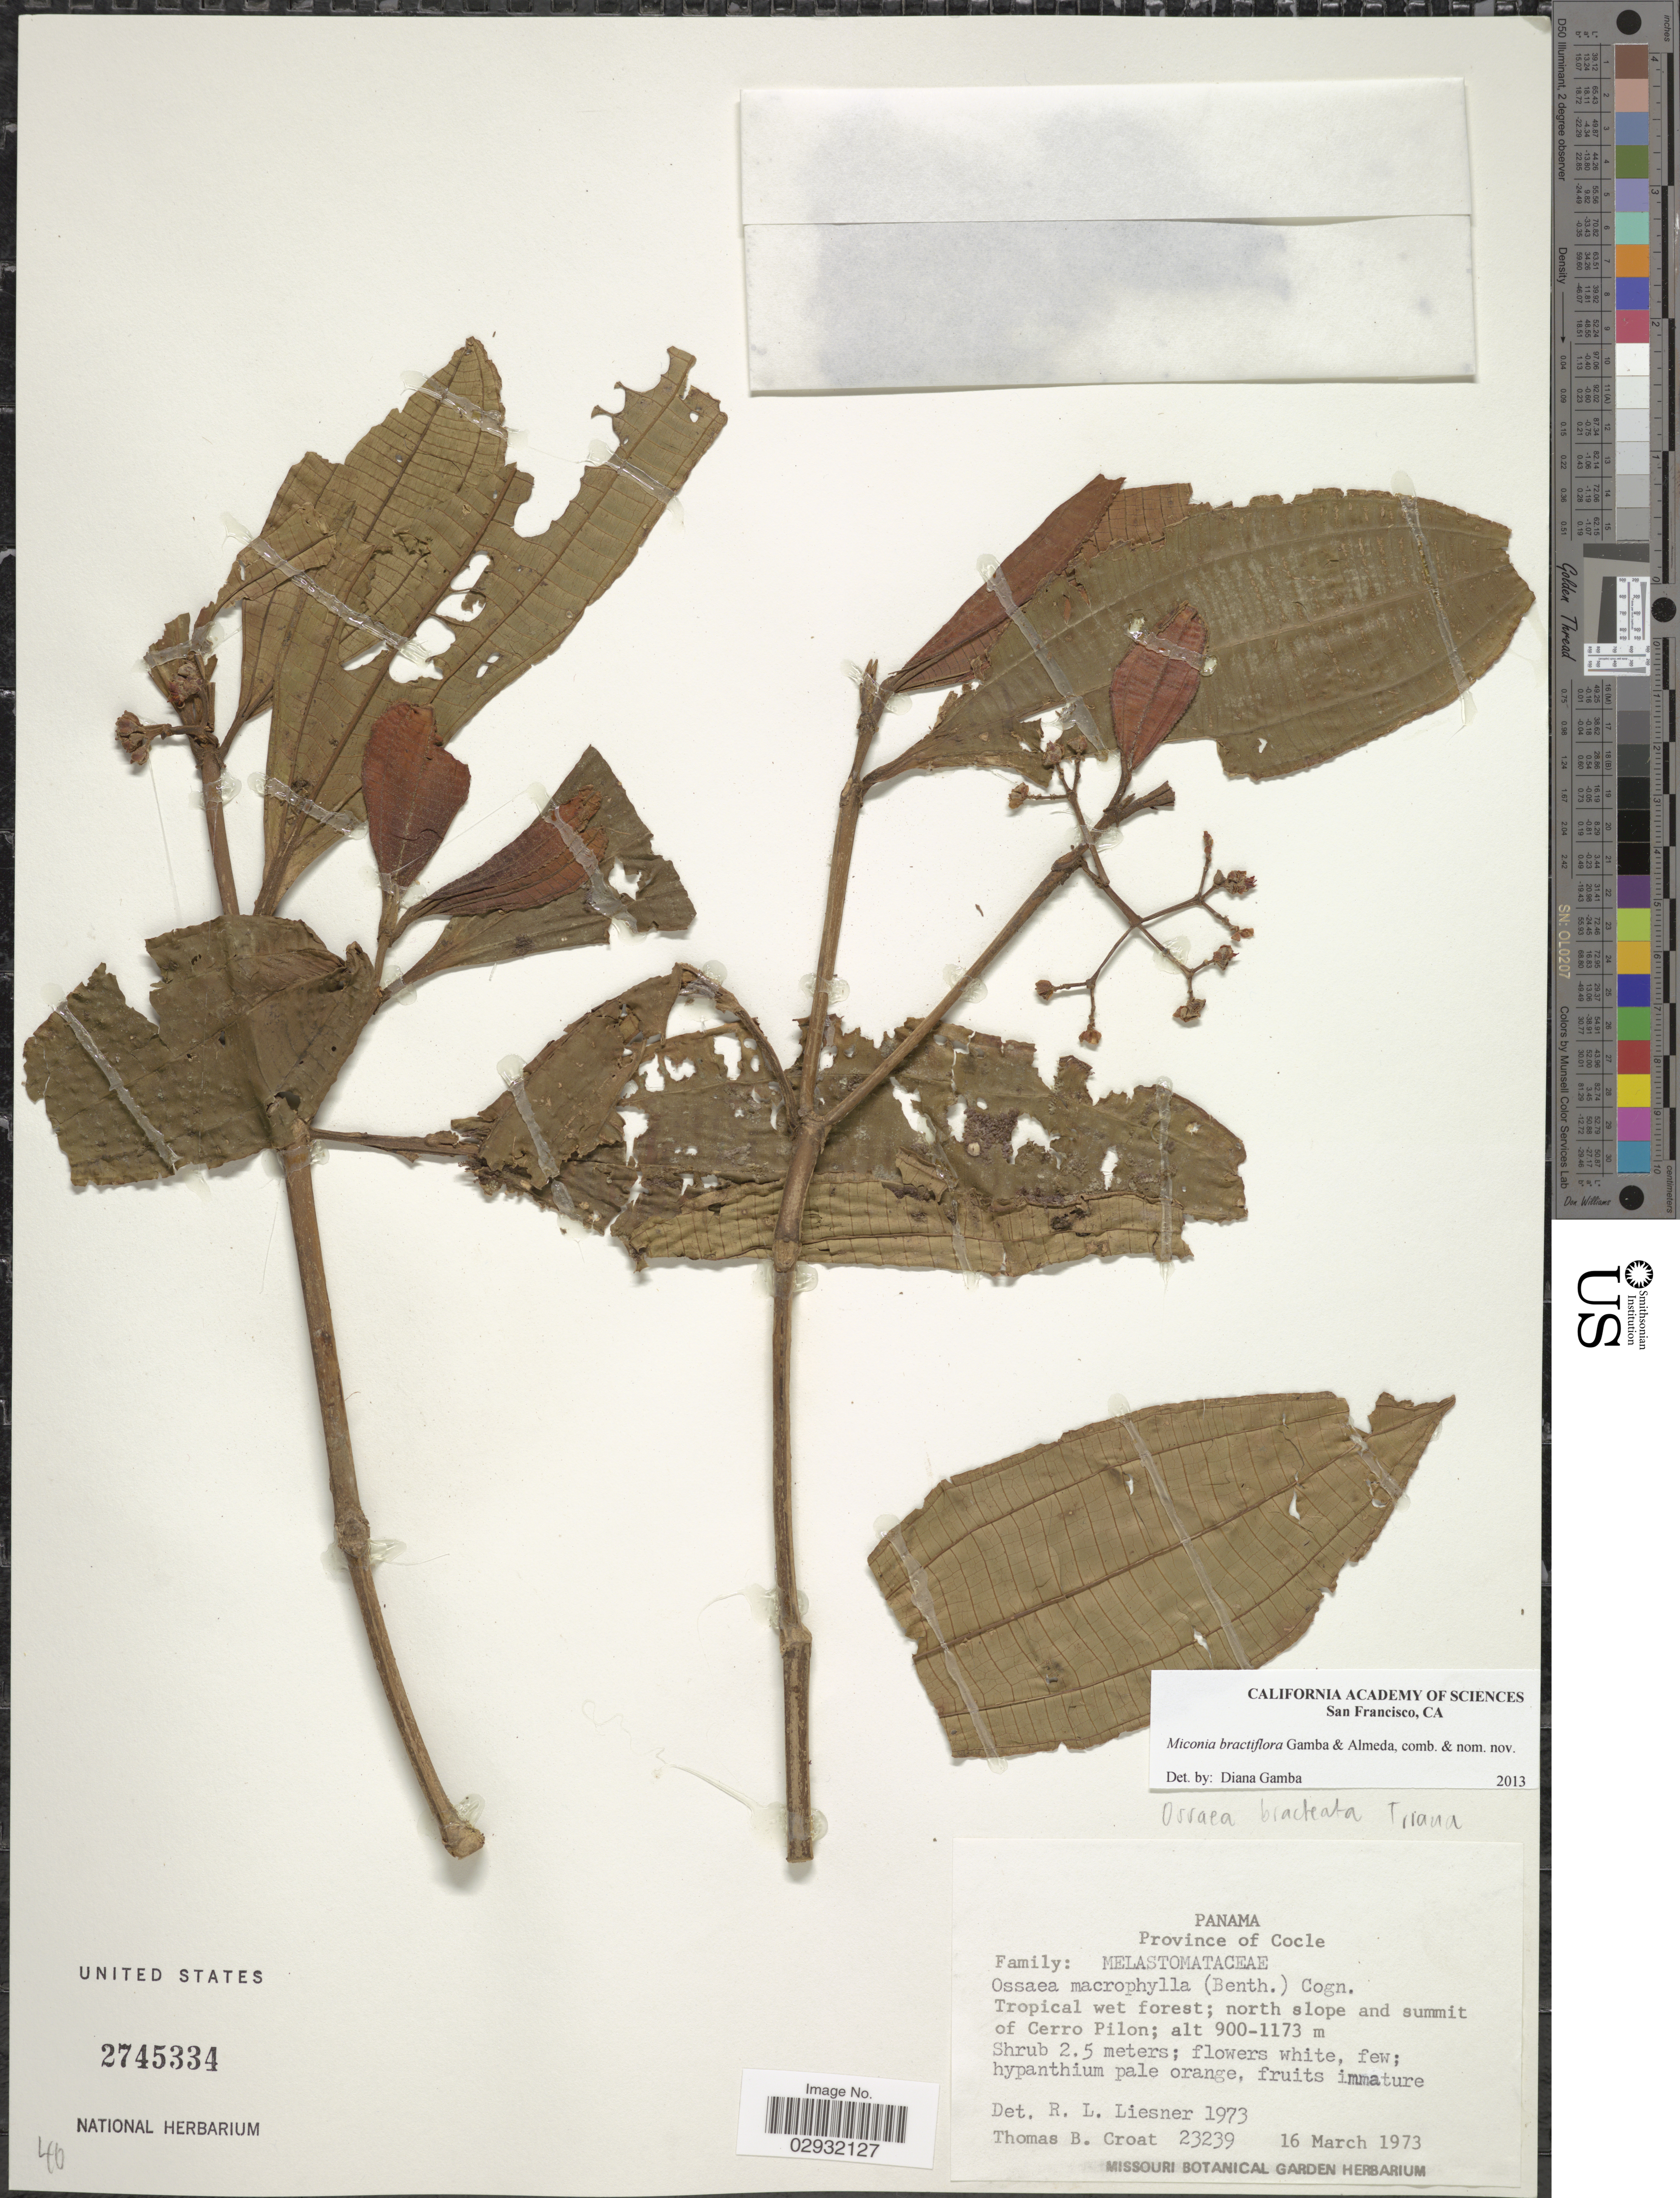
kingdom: Plantae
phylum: Tracheophyta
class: Magnoliopsida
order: Myrtales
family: Melastomataceae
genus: Miconia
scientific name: Miconia bractiflora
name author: Gamba & Almeda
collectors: T. B. Croat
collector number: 23239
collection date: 1973-03-16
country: Panama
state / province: Coclé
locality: Tropical wet forest; north slope and summit of Cerro Pilon.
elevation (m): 900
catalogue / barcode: US 2745334